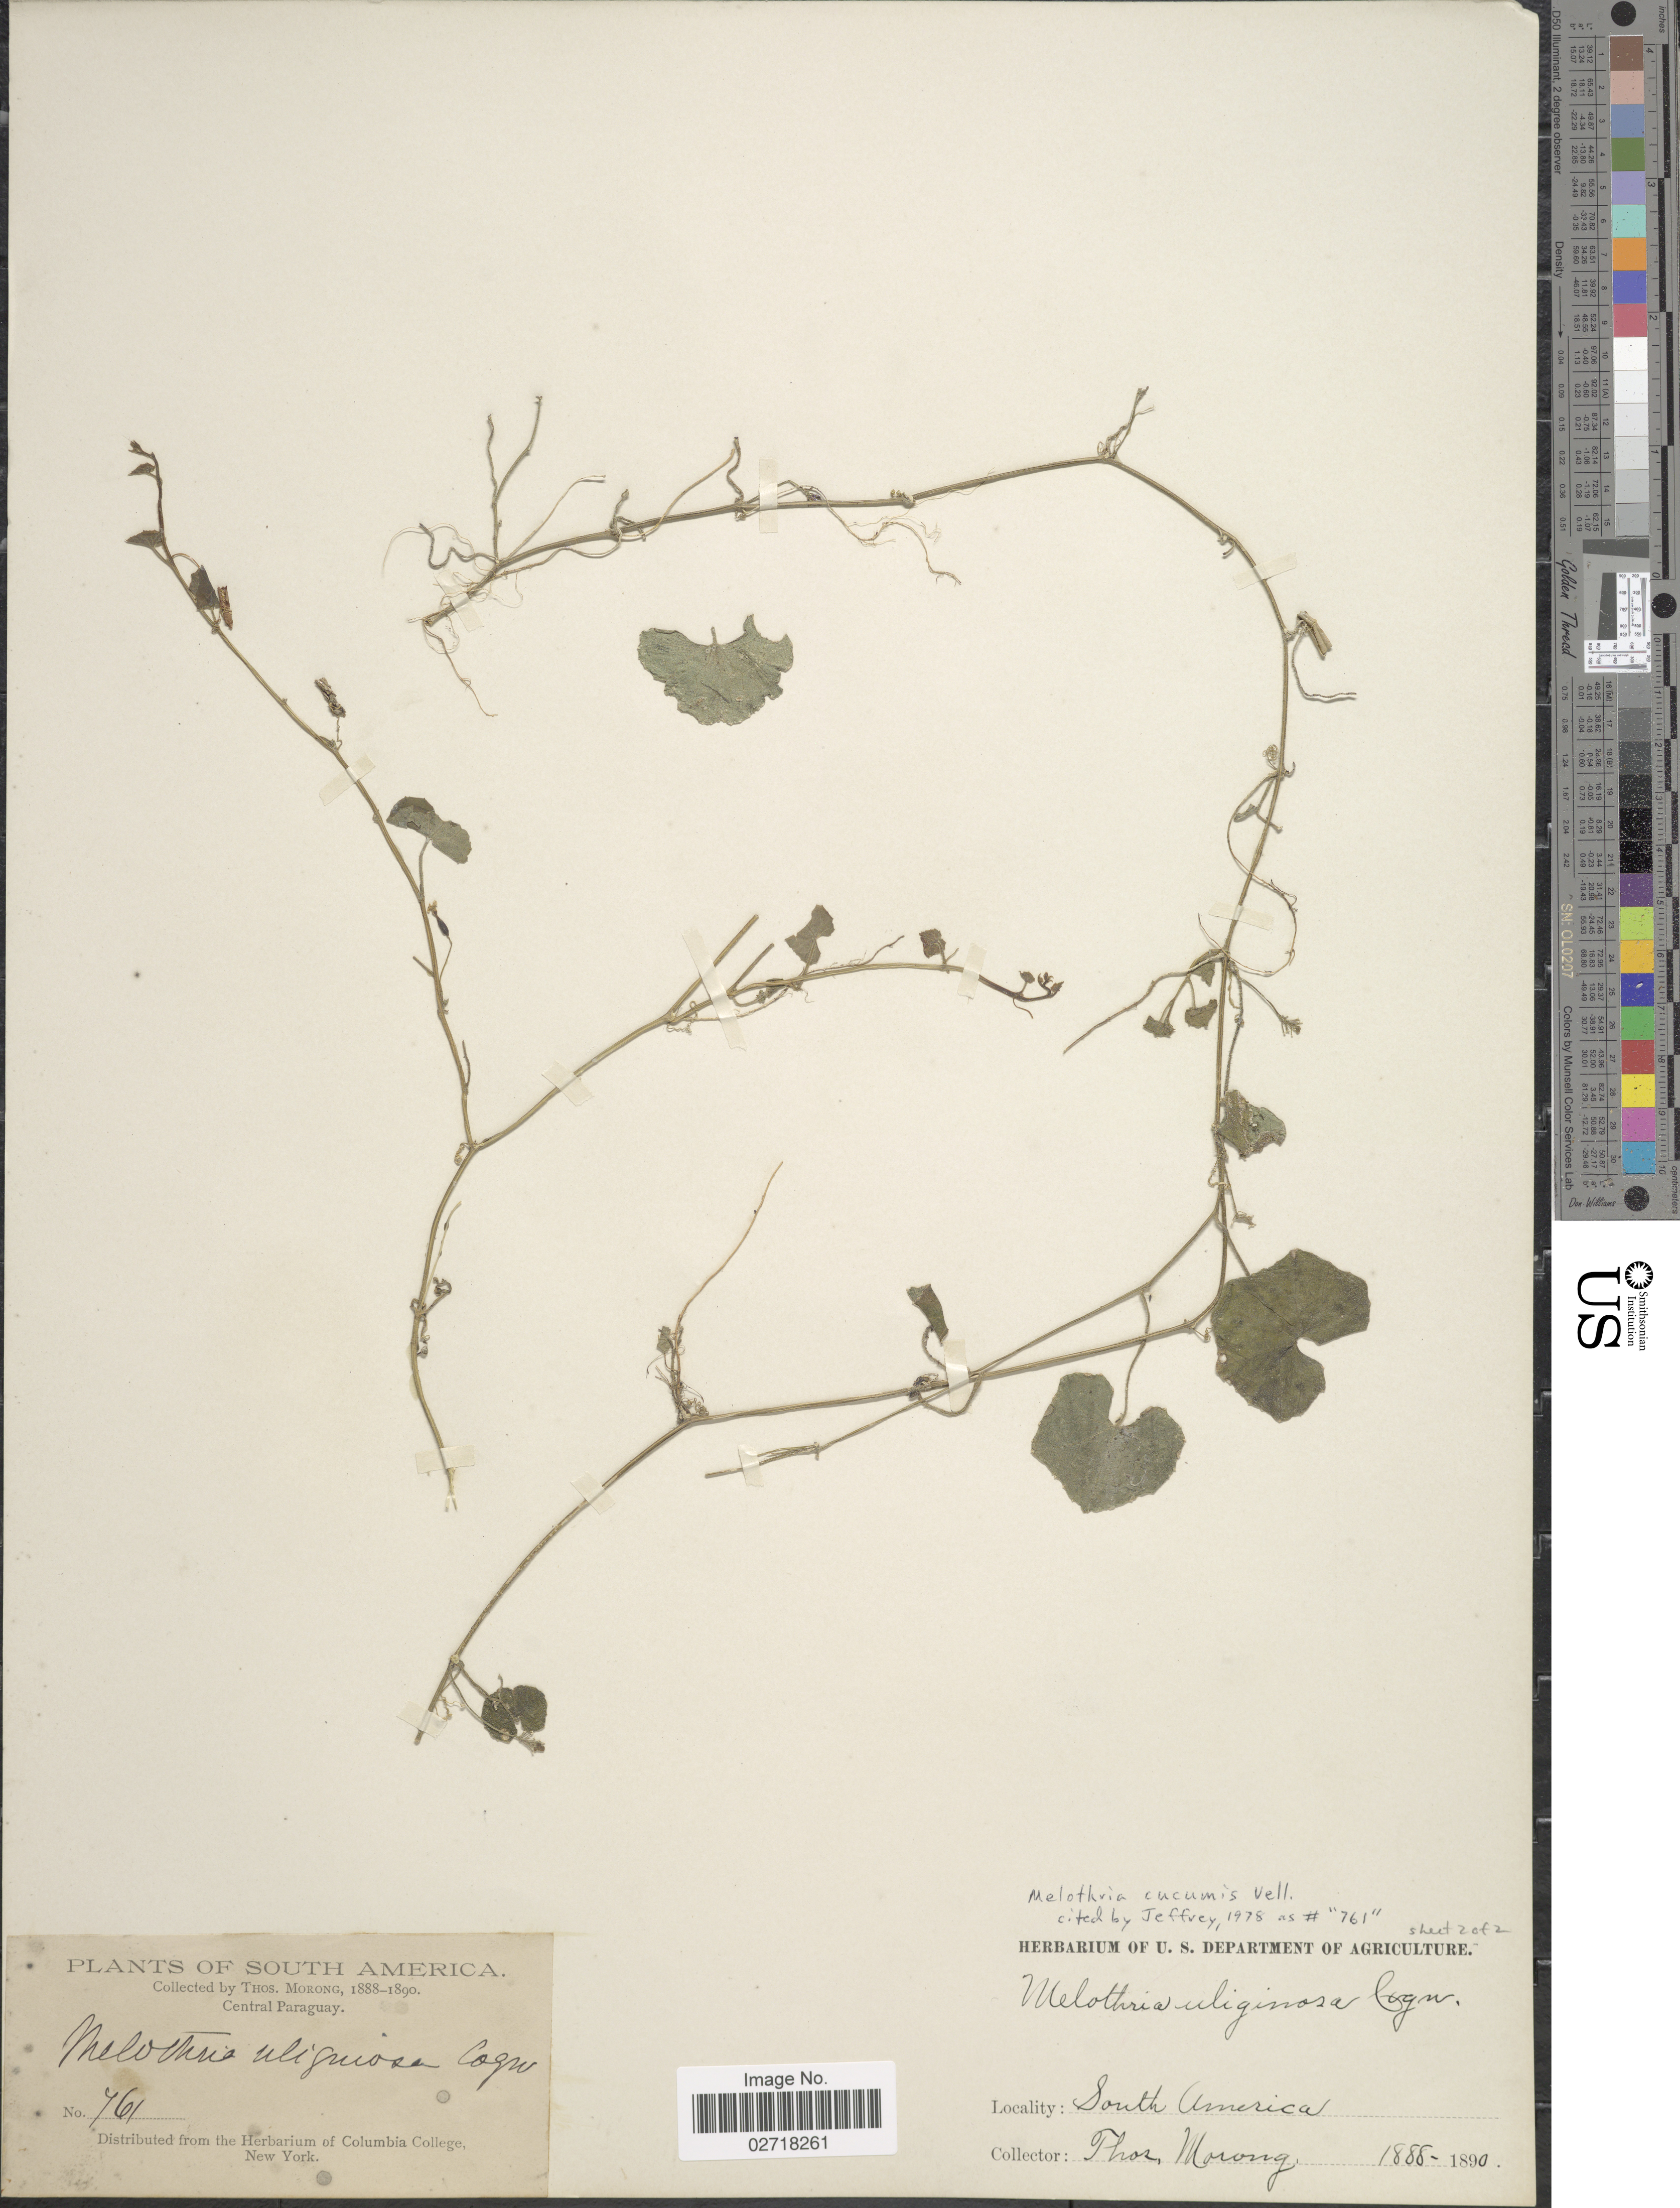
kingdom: Plantae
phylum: Tracheophyta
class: Magnoliopsida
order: Cucurbitales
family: Cucurbitaceae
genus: Melothria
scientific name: Melothria cucumis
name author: Vell.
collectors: ex herb. T. Morong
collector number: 761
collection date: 1888/1890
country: Paraguay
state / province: Central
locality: Central Paraguay